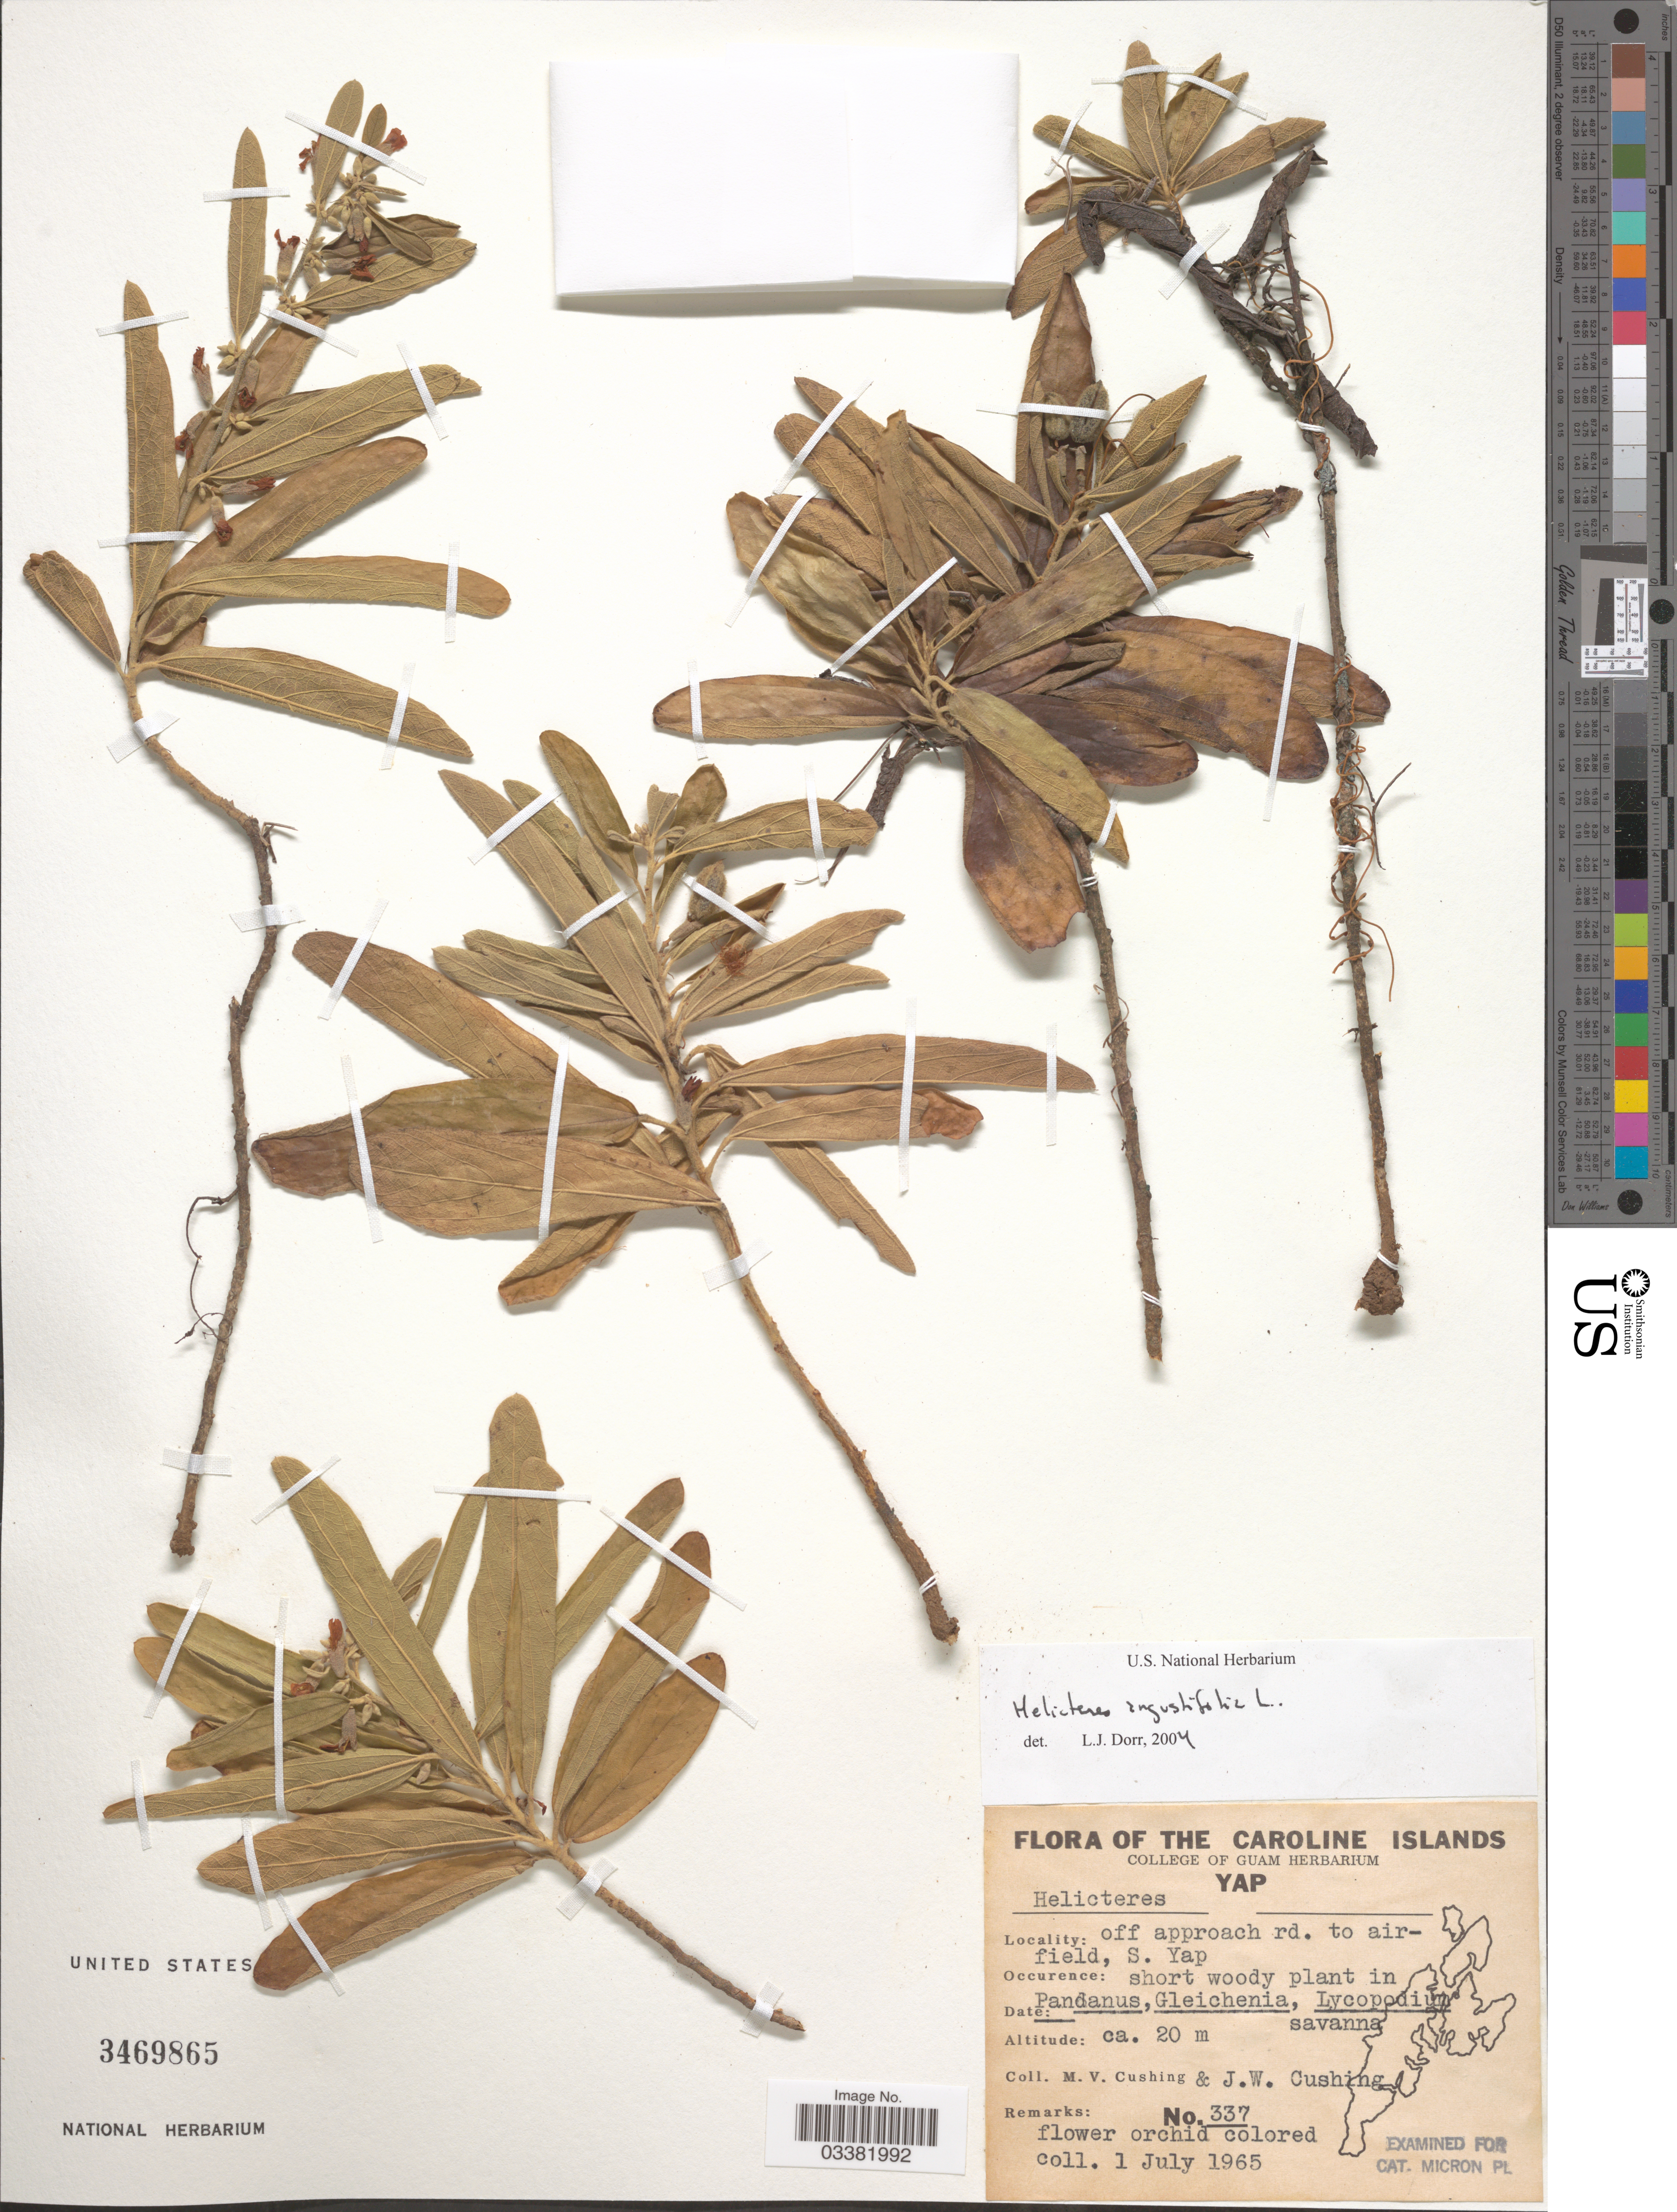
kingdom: Plantae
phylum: Tracheophyta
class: Magnoliopsida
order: Malvales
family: Malvaceae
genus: Helicteres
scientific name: Helicteres angustifolia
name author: L.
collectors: M. V. Cushing & J. Cushing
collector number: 337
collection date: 1965-07-01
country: Micronesia, Federated States of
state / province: Yap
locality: The Caroline Islands. Off approach rd. to airfield, S. Yap.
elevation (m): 20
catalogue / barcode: US 3469865